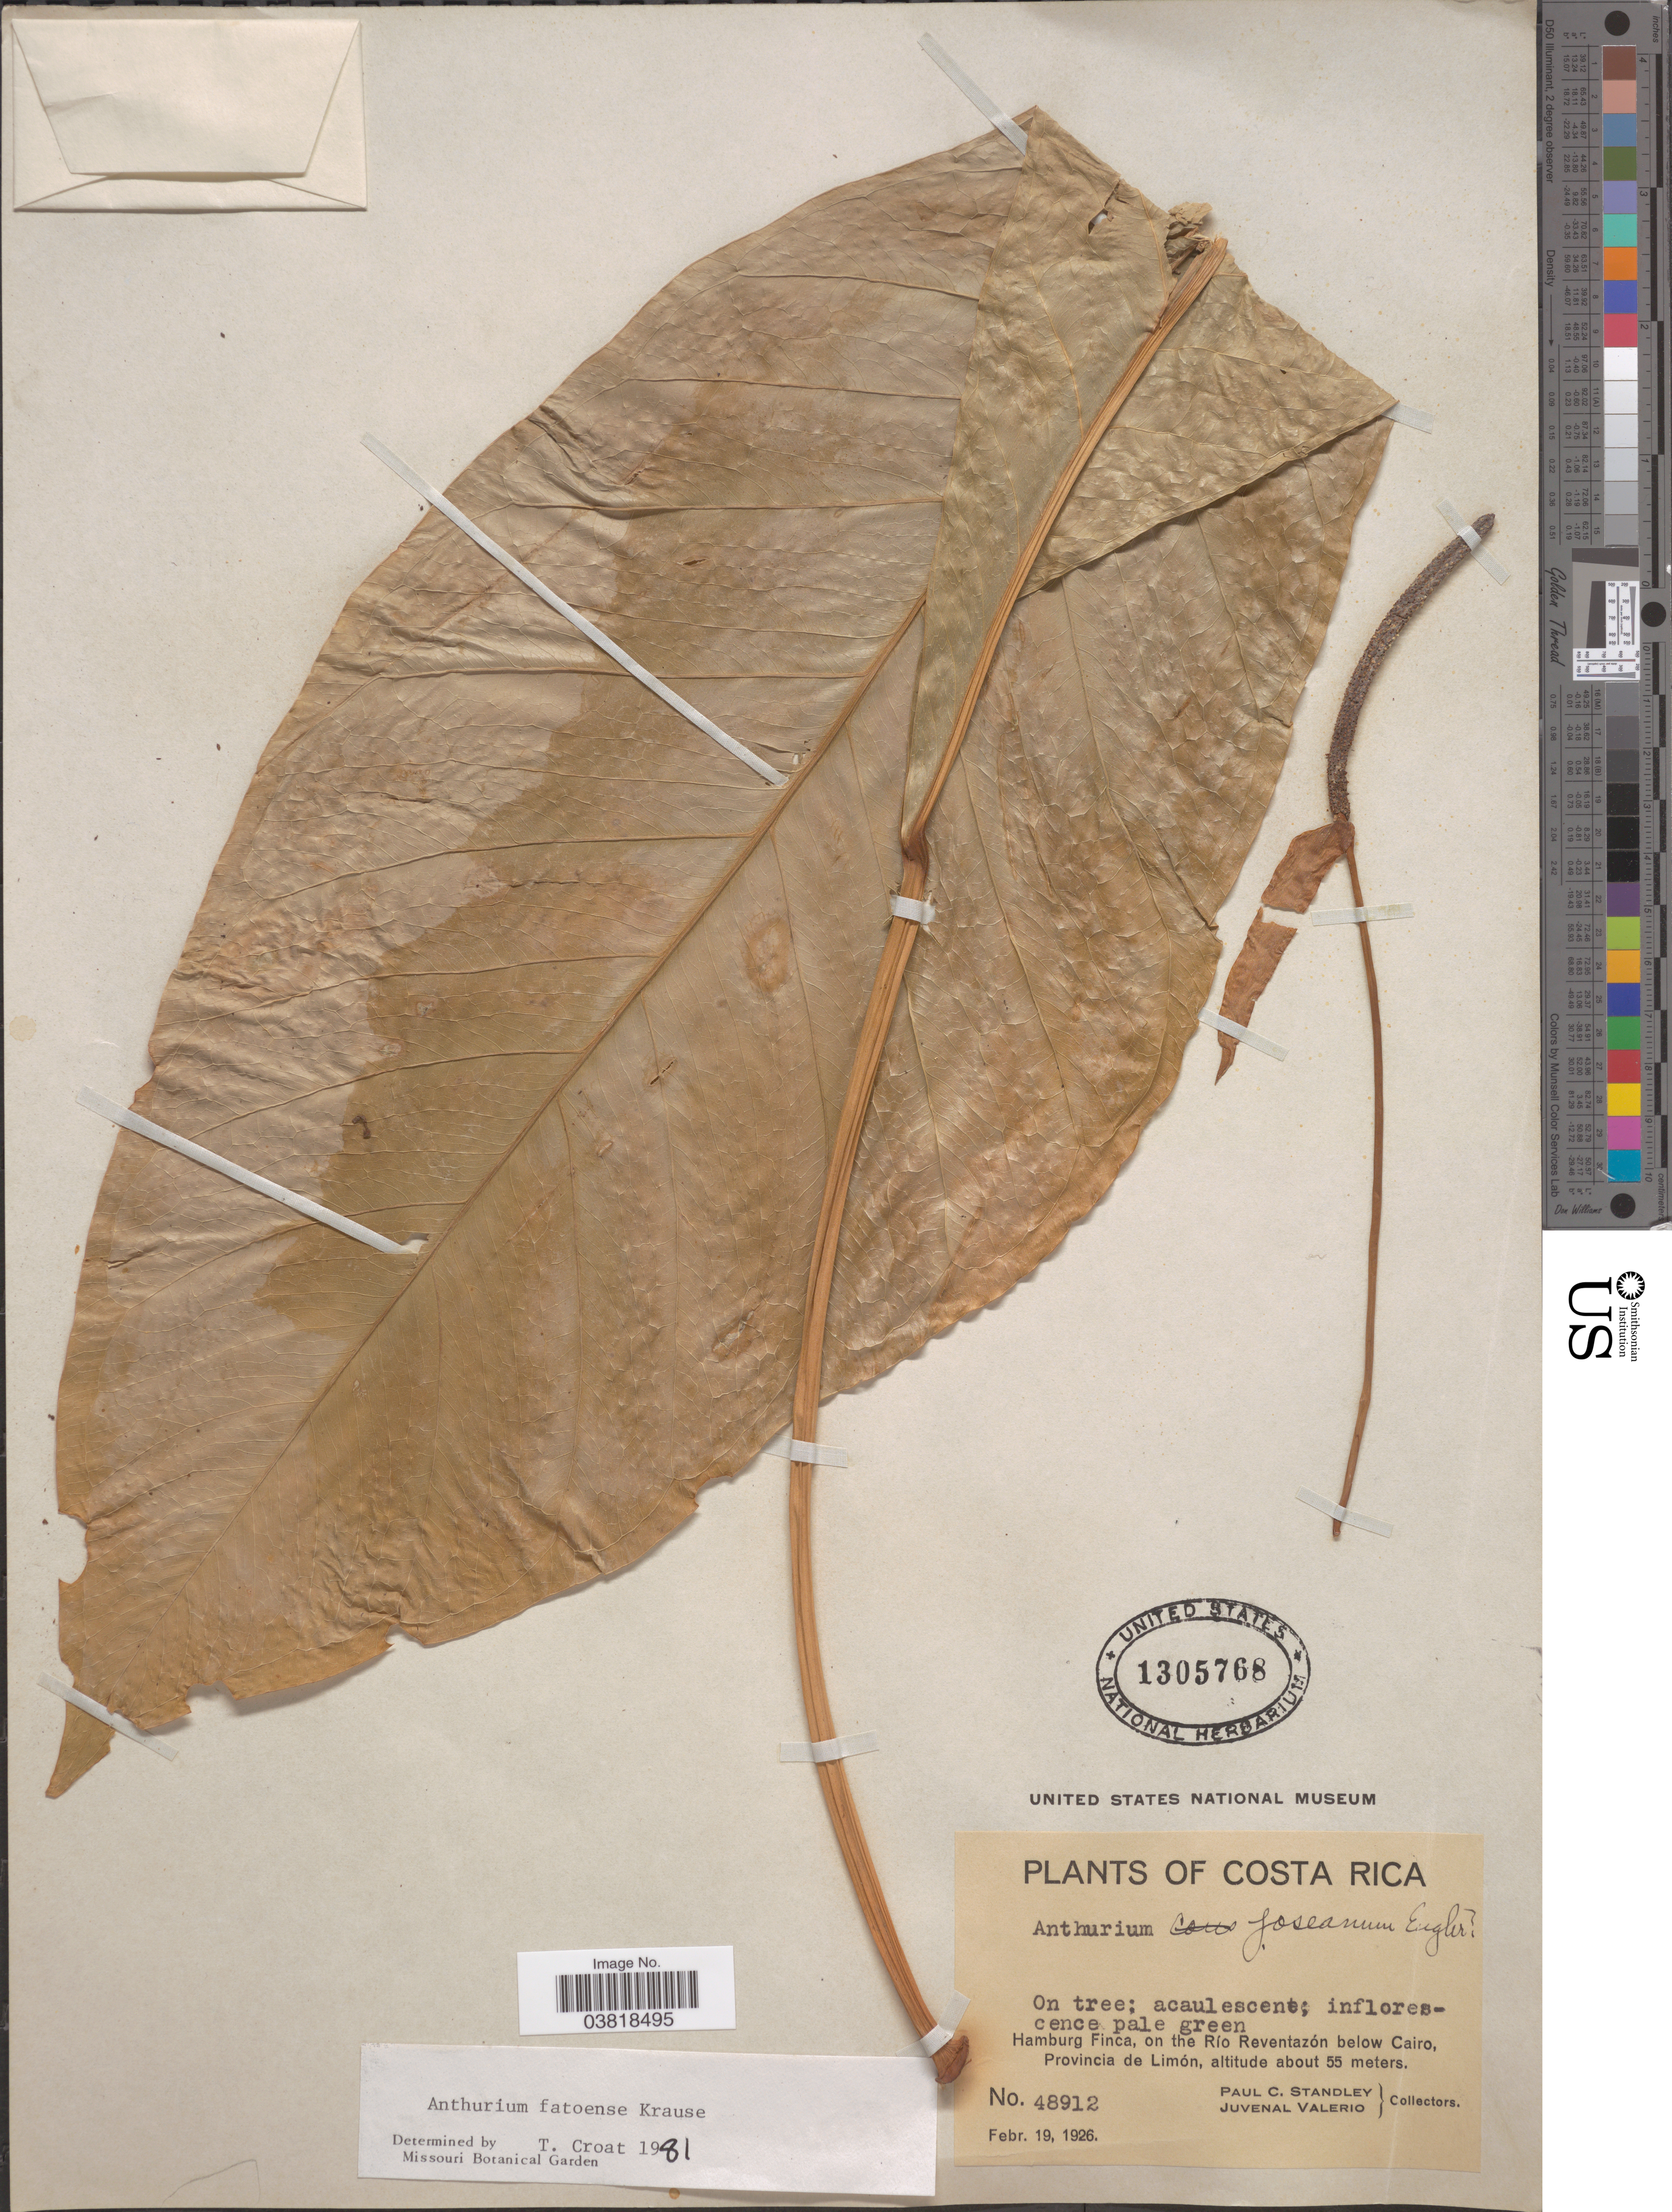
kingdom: Plantae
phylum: Tracheophyta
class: Liliopsida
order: Alismatales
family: Araceae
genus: Anthurium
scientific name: Anthurium fatoense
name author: K. Krause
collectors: P. C. Standley & J. Valerio R.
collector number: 48912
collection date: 1926-02-19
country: Costa Rica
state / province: Limón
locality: Hamburg Finca, on the Río Reventazón below Cairo.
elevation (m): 55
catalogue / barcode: US 1305768